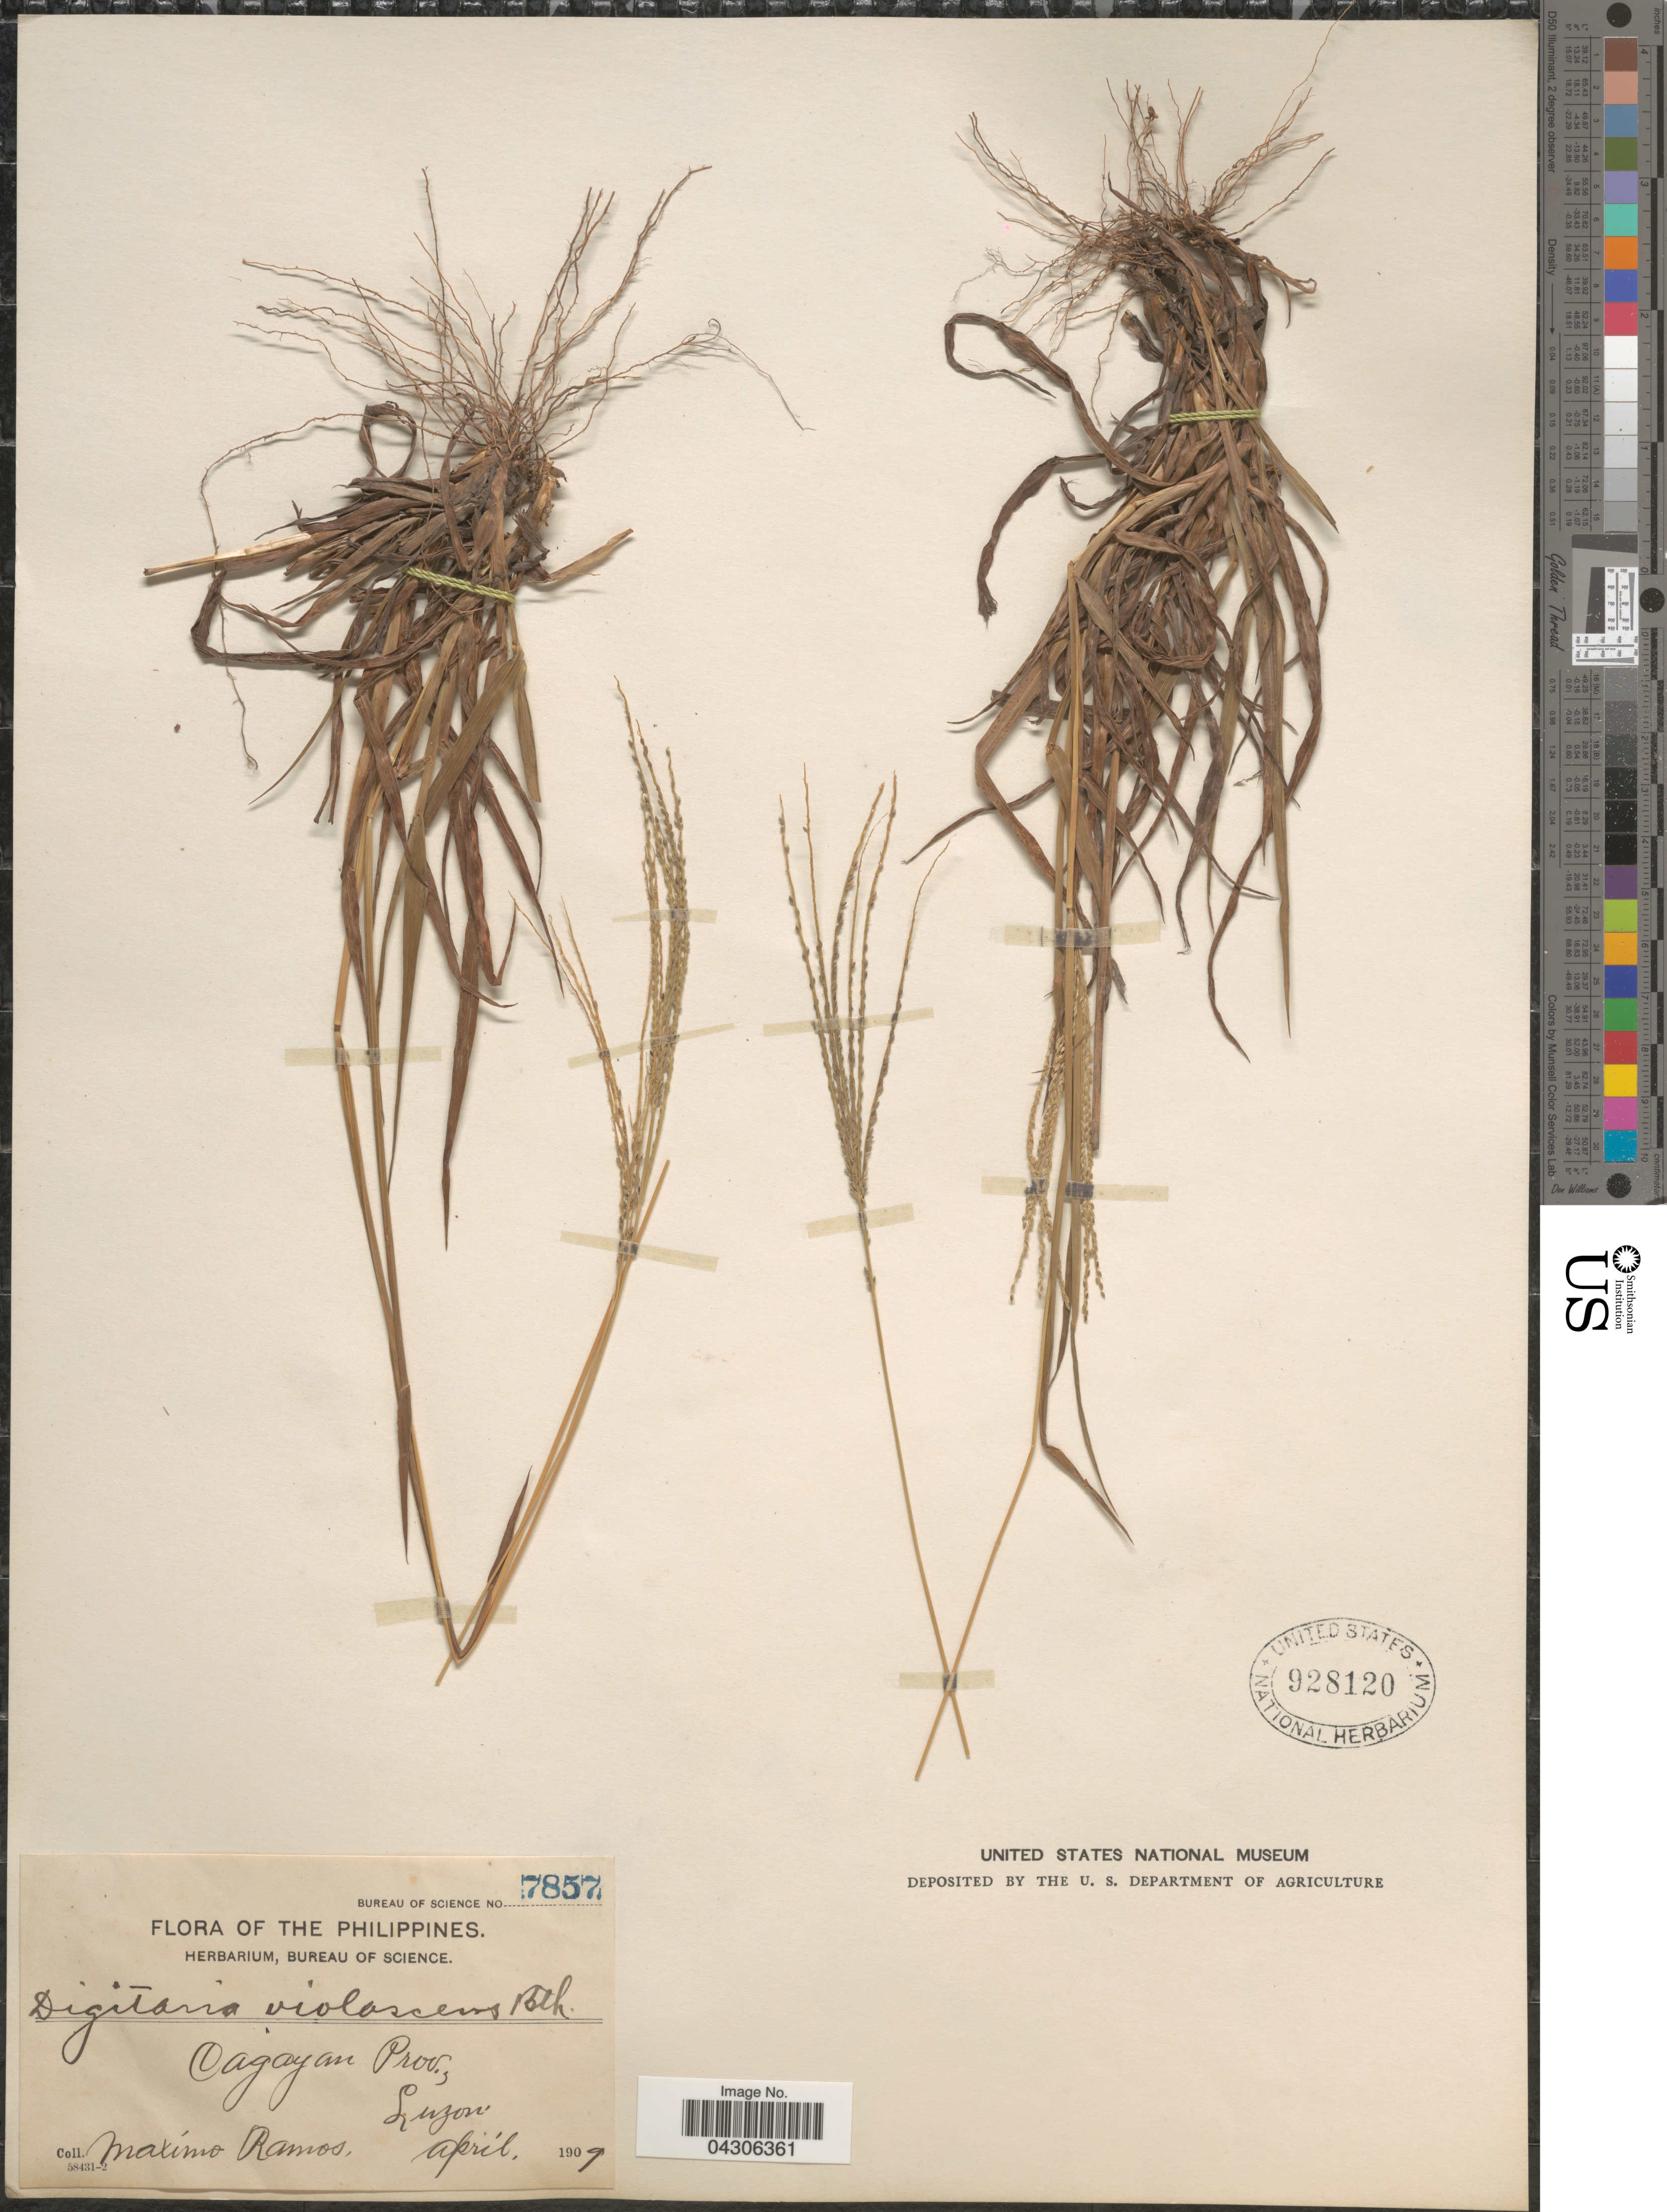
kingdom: Plantae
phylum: Tracheophyta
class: Liliopsida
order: Poales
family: Poaceae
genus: Digitaria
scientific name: Digitaria violascens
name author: Link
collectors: M. Ramos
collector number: Bureau Of Science 7857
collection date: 1909-04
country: Philippines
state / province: Cagayan Valley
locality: Cagayan Prov., Luzon.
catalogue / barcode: US 928120